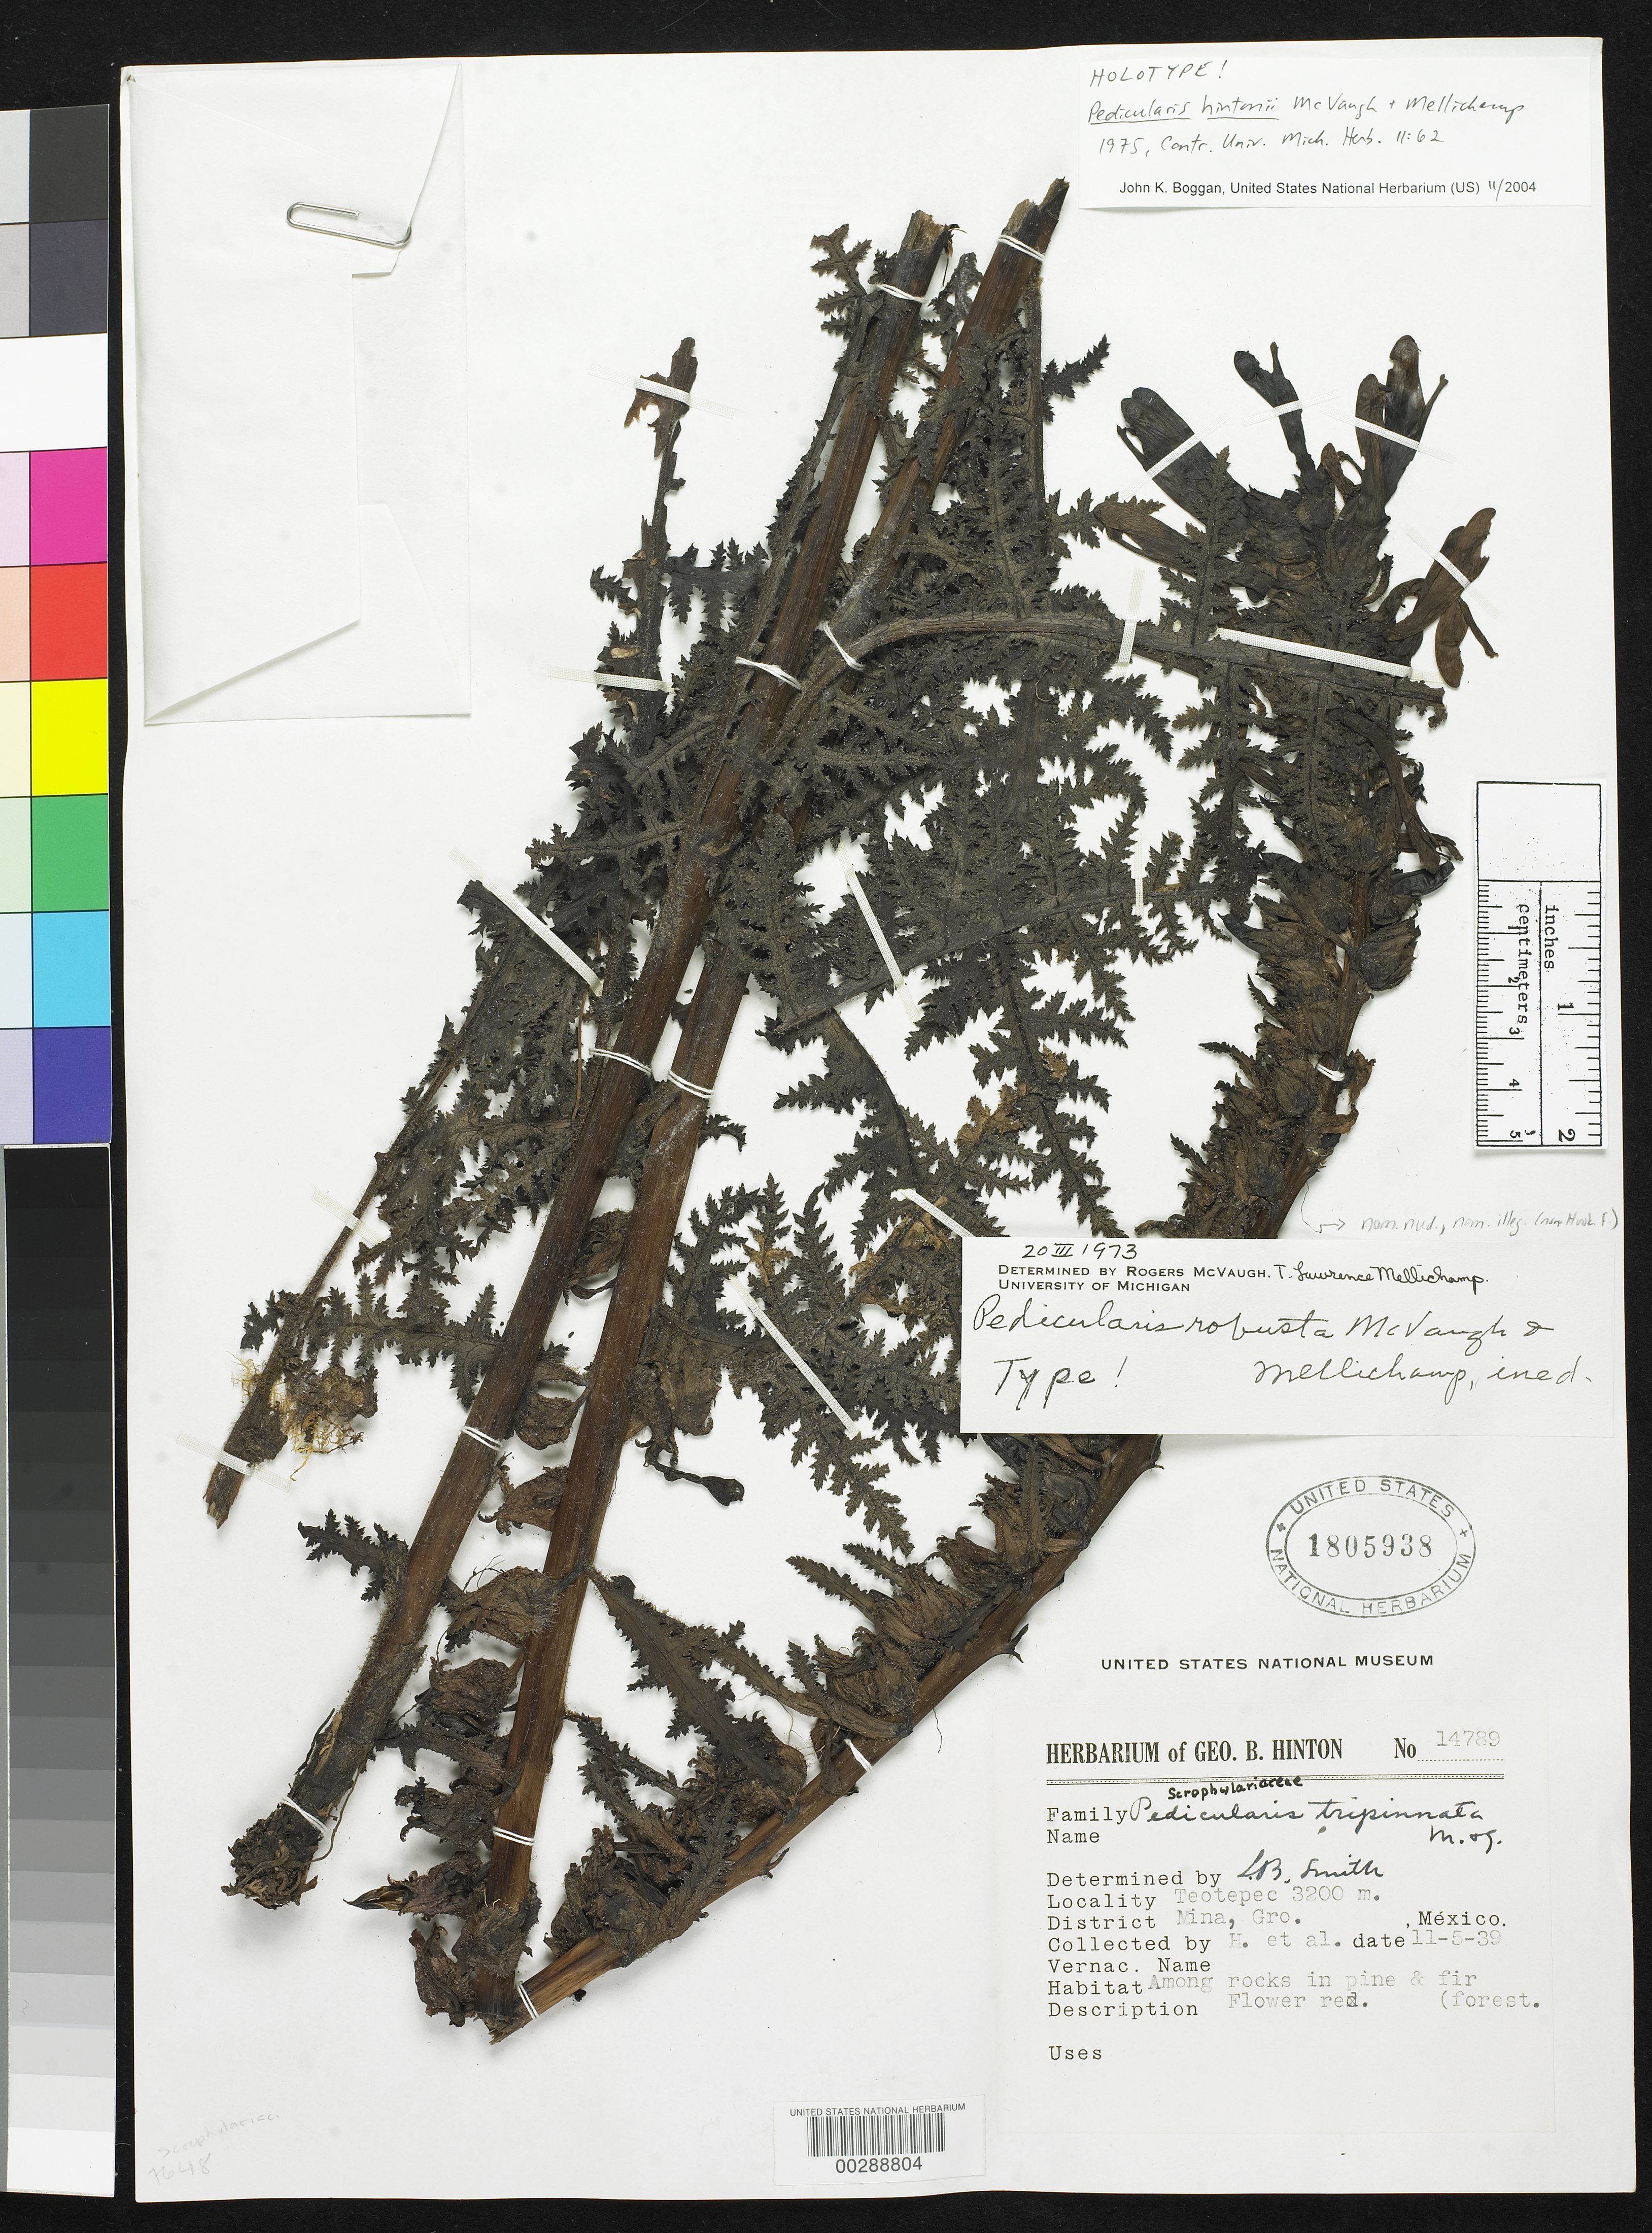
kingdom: Plantae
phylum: Tracheophyta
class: Magnoliopsida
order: Lamiales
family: Orobanchaceae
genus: Pedicularis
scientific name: Pedicularis hintonii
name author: McVaugh & Mellichamp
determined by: Boggan, J. K., (US), NMNH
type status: Holotype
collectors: G. B. Hinton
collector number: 14789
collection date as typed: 05 Nov 1939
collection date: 1939-11-05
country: Mexico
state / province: Guerrero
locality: Teotepec, District Mina, Gro.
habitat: Among rocks in pine & fir forest.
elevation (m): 3200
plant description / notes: Annotated by R. McVaugh (1973) as "Pedicularis robusta McVaugh & Mellichamp, ined."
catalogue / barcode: US 1805938